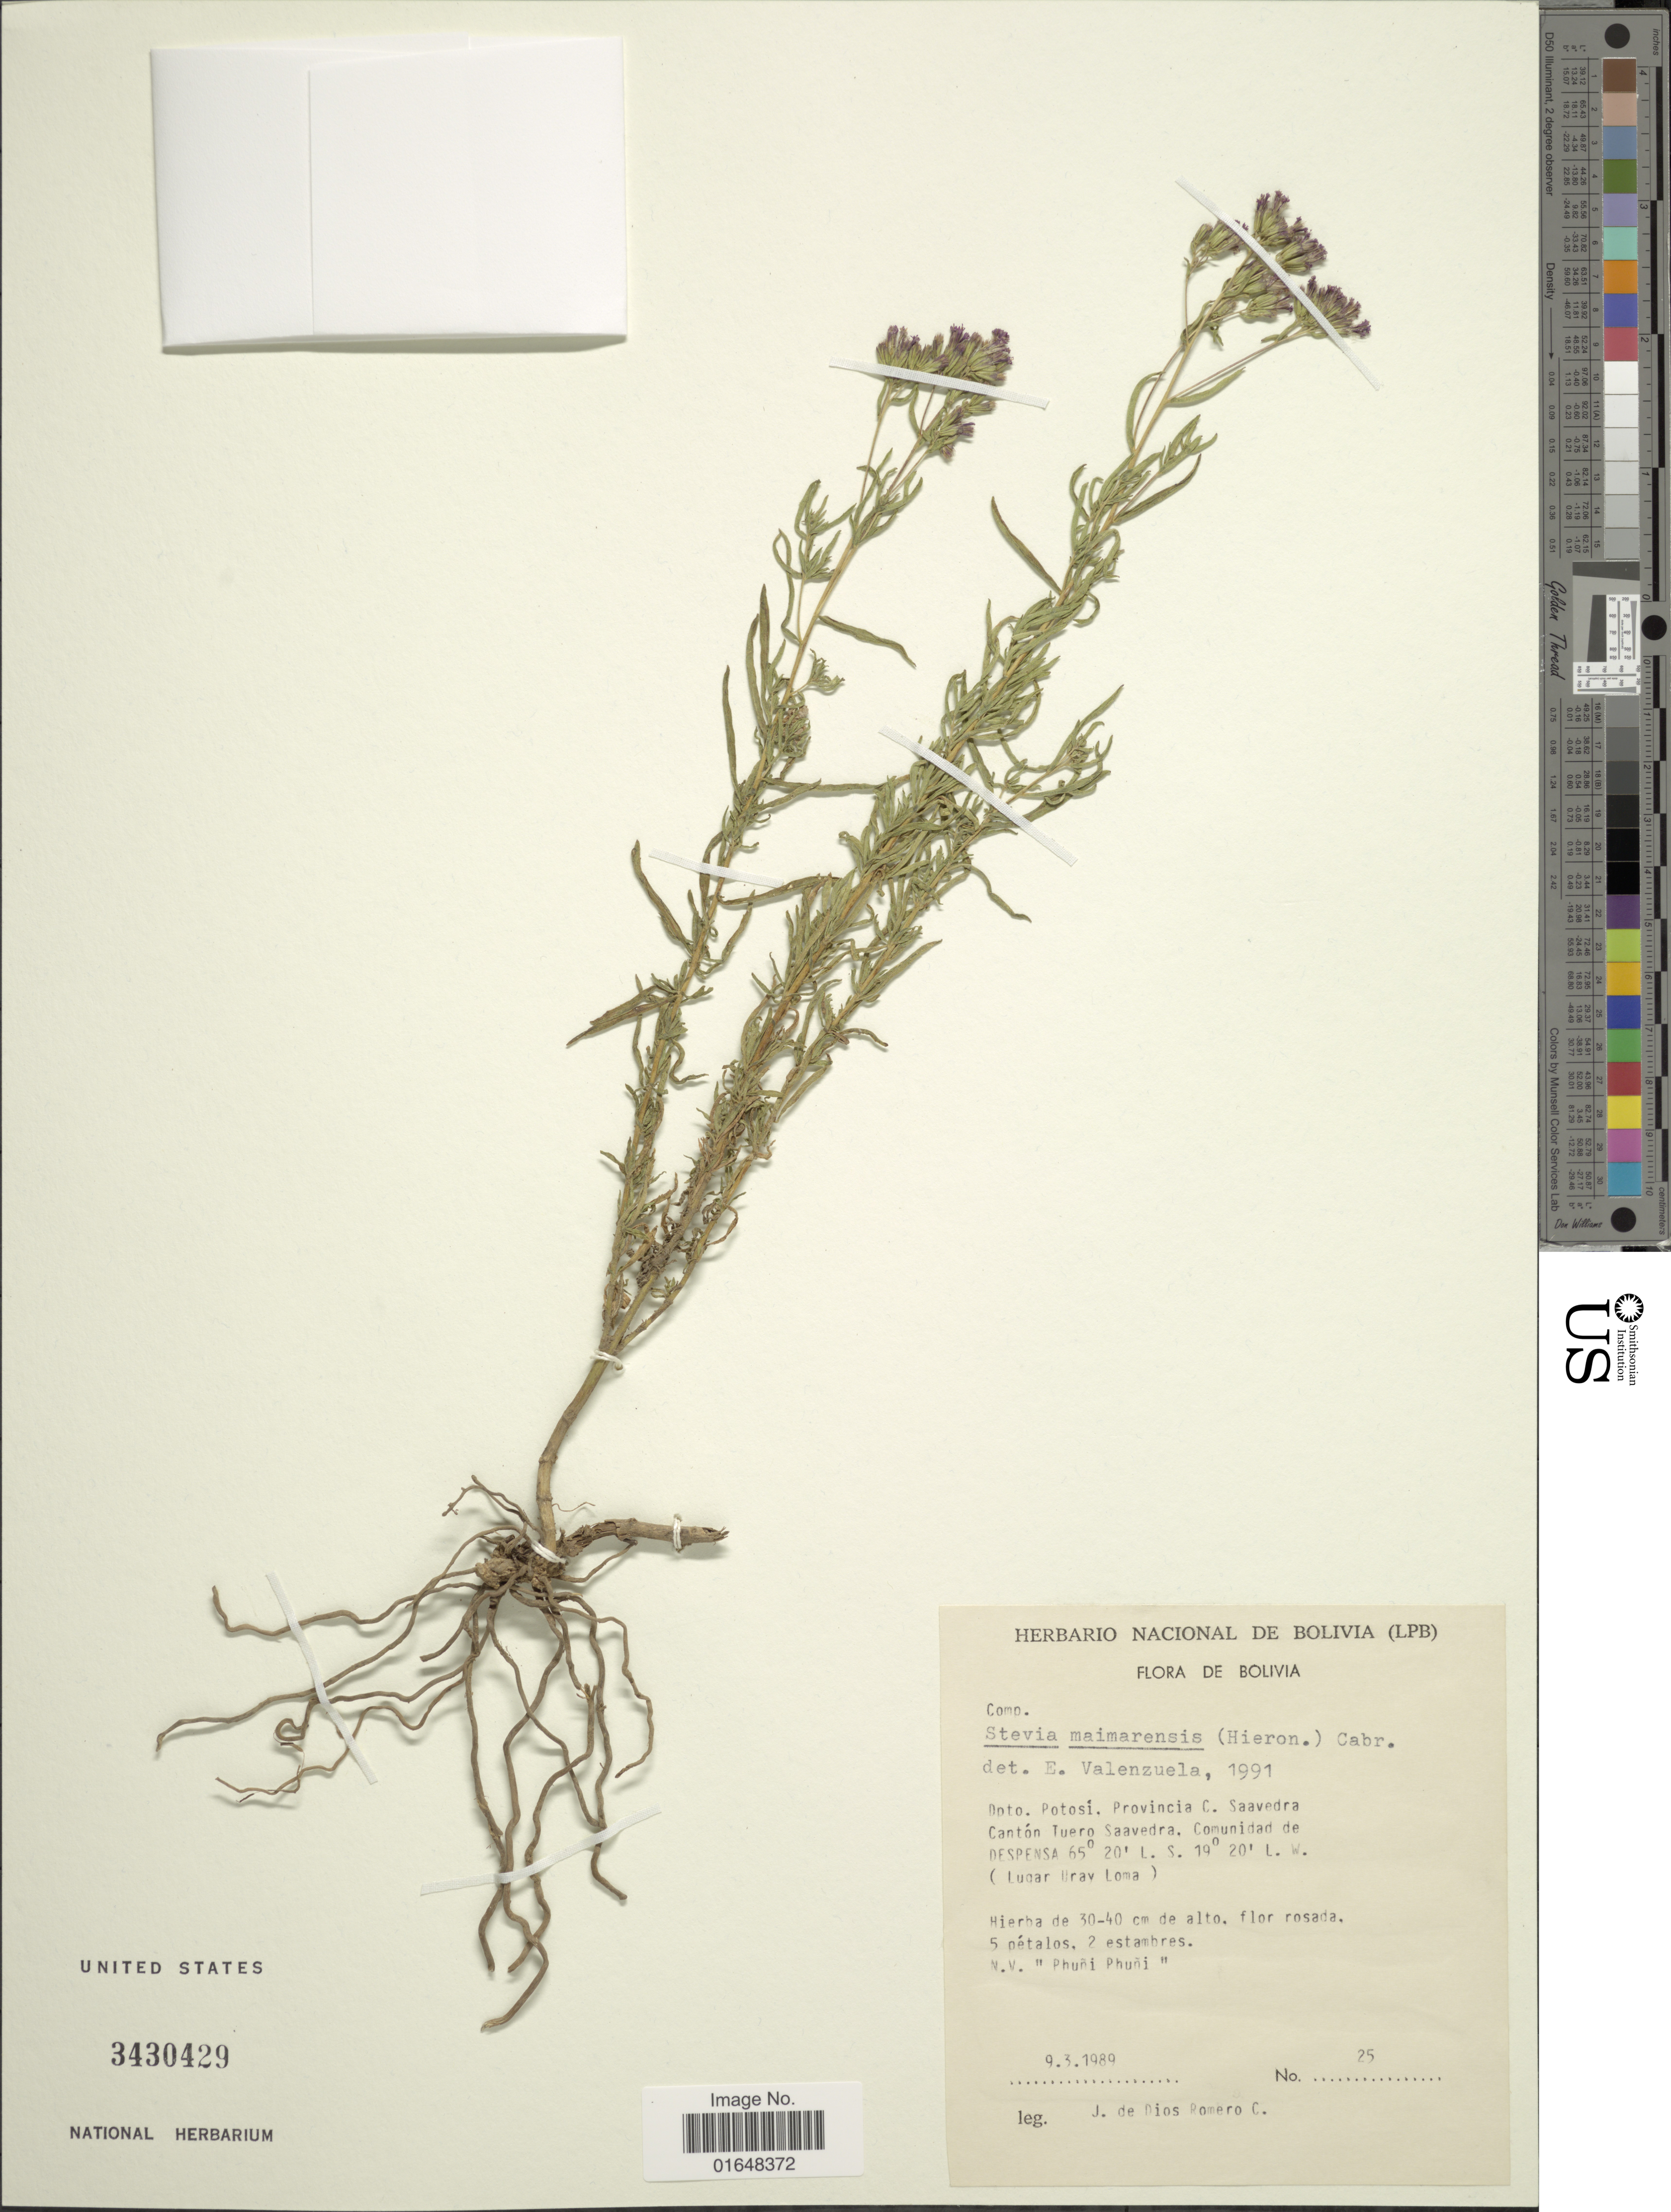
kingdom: Plantae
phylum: Tracheophyta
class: Magnoliopsida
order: Asterales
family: Asteraceae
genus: Stevia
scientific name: Stevia maimarensis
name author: (Hieron.) Cabrera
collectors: J. de Dios Romero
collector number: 25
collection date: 1989-03-09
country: Bolivia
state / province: Potosi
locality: Dpto. Potosi. Provincia C. Sxaavedra. Cantón Tuero Saavedra. Comunidad de Despensa (Lugar Urav Loma)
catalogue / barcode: US 3430429